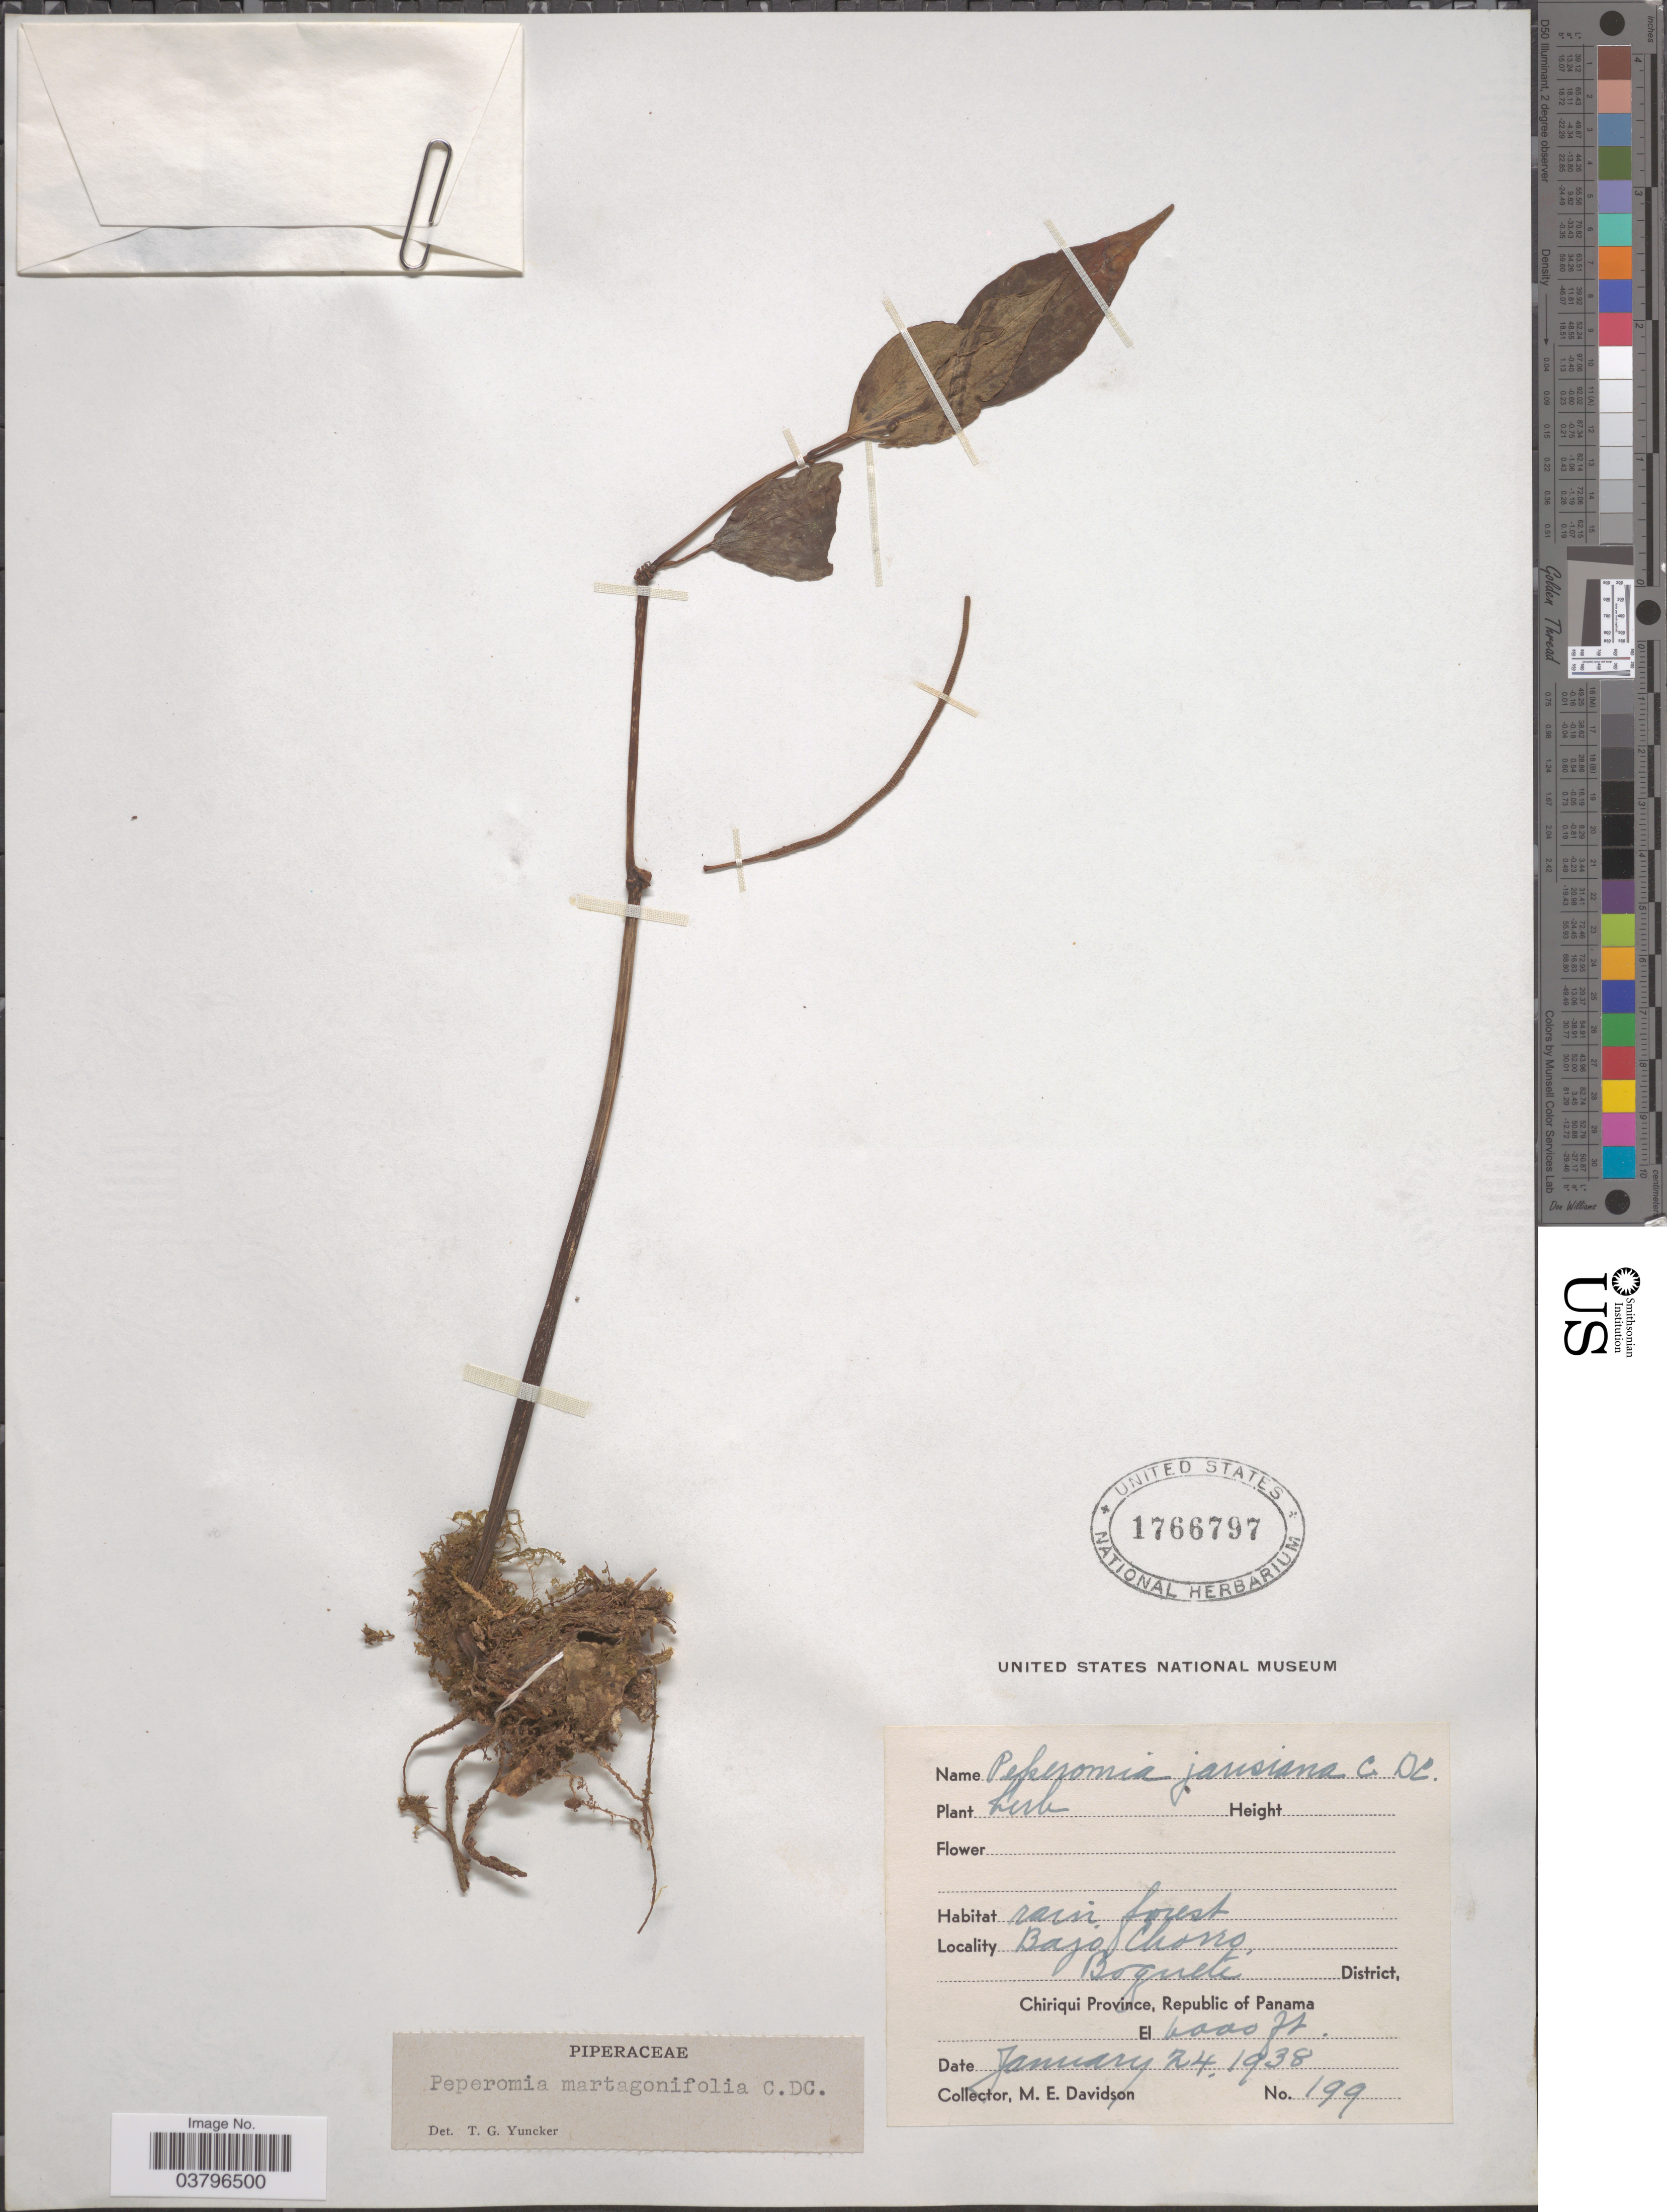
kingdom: Plantae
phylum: Tracheophyta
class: Magnoliopsida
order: Piperales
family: Piperaceae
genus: Peperomia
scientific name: Peperomia rhexiifolia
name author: C. DC.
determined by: Jiménez, José Estaban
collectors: M. E. Davidson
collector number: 199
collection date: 1938-01-24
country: Panama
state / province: Chiriqui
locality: Bajo Chorro. Boquete District.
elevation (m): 1829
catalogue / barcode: US 1766797